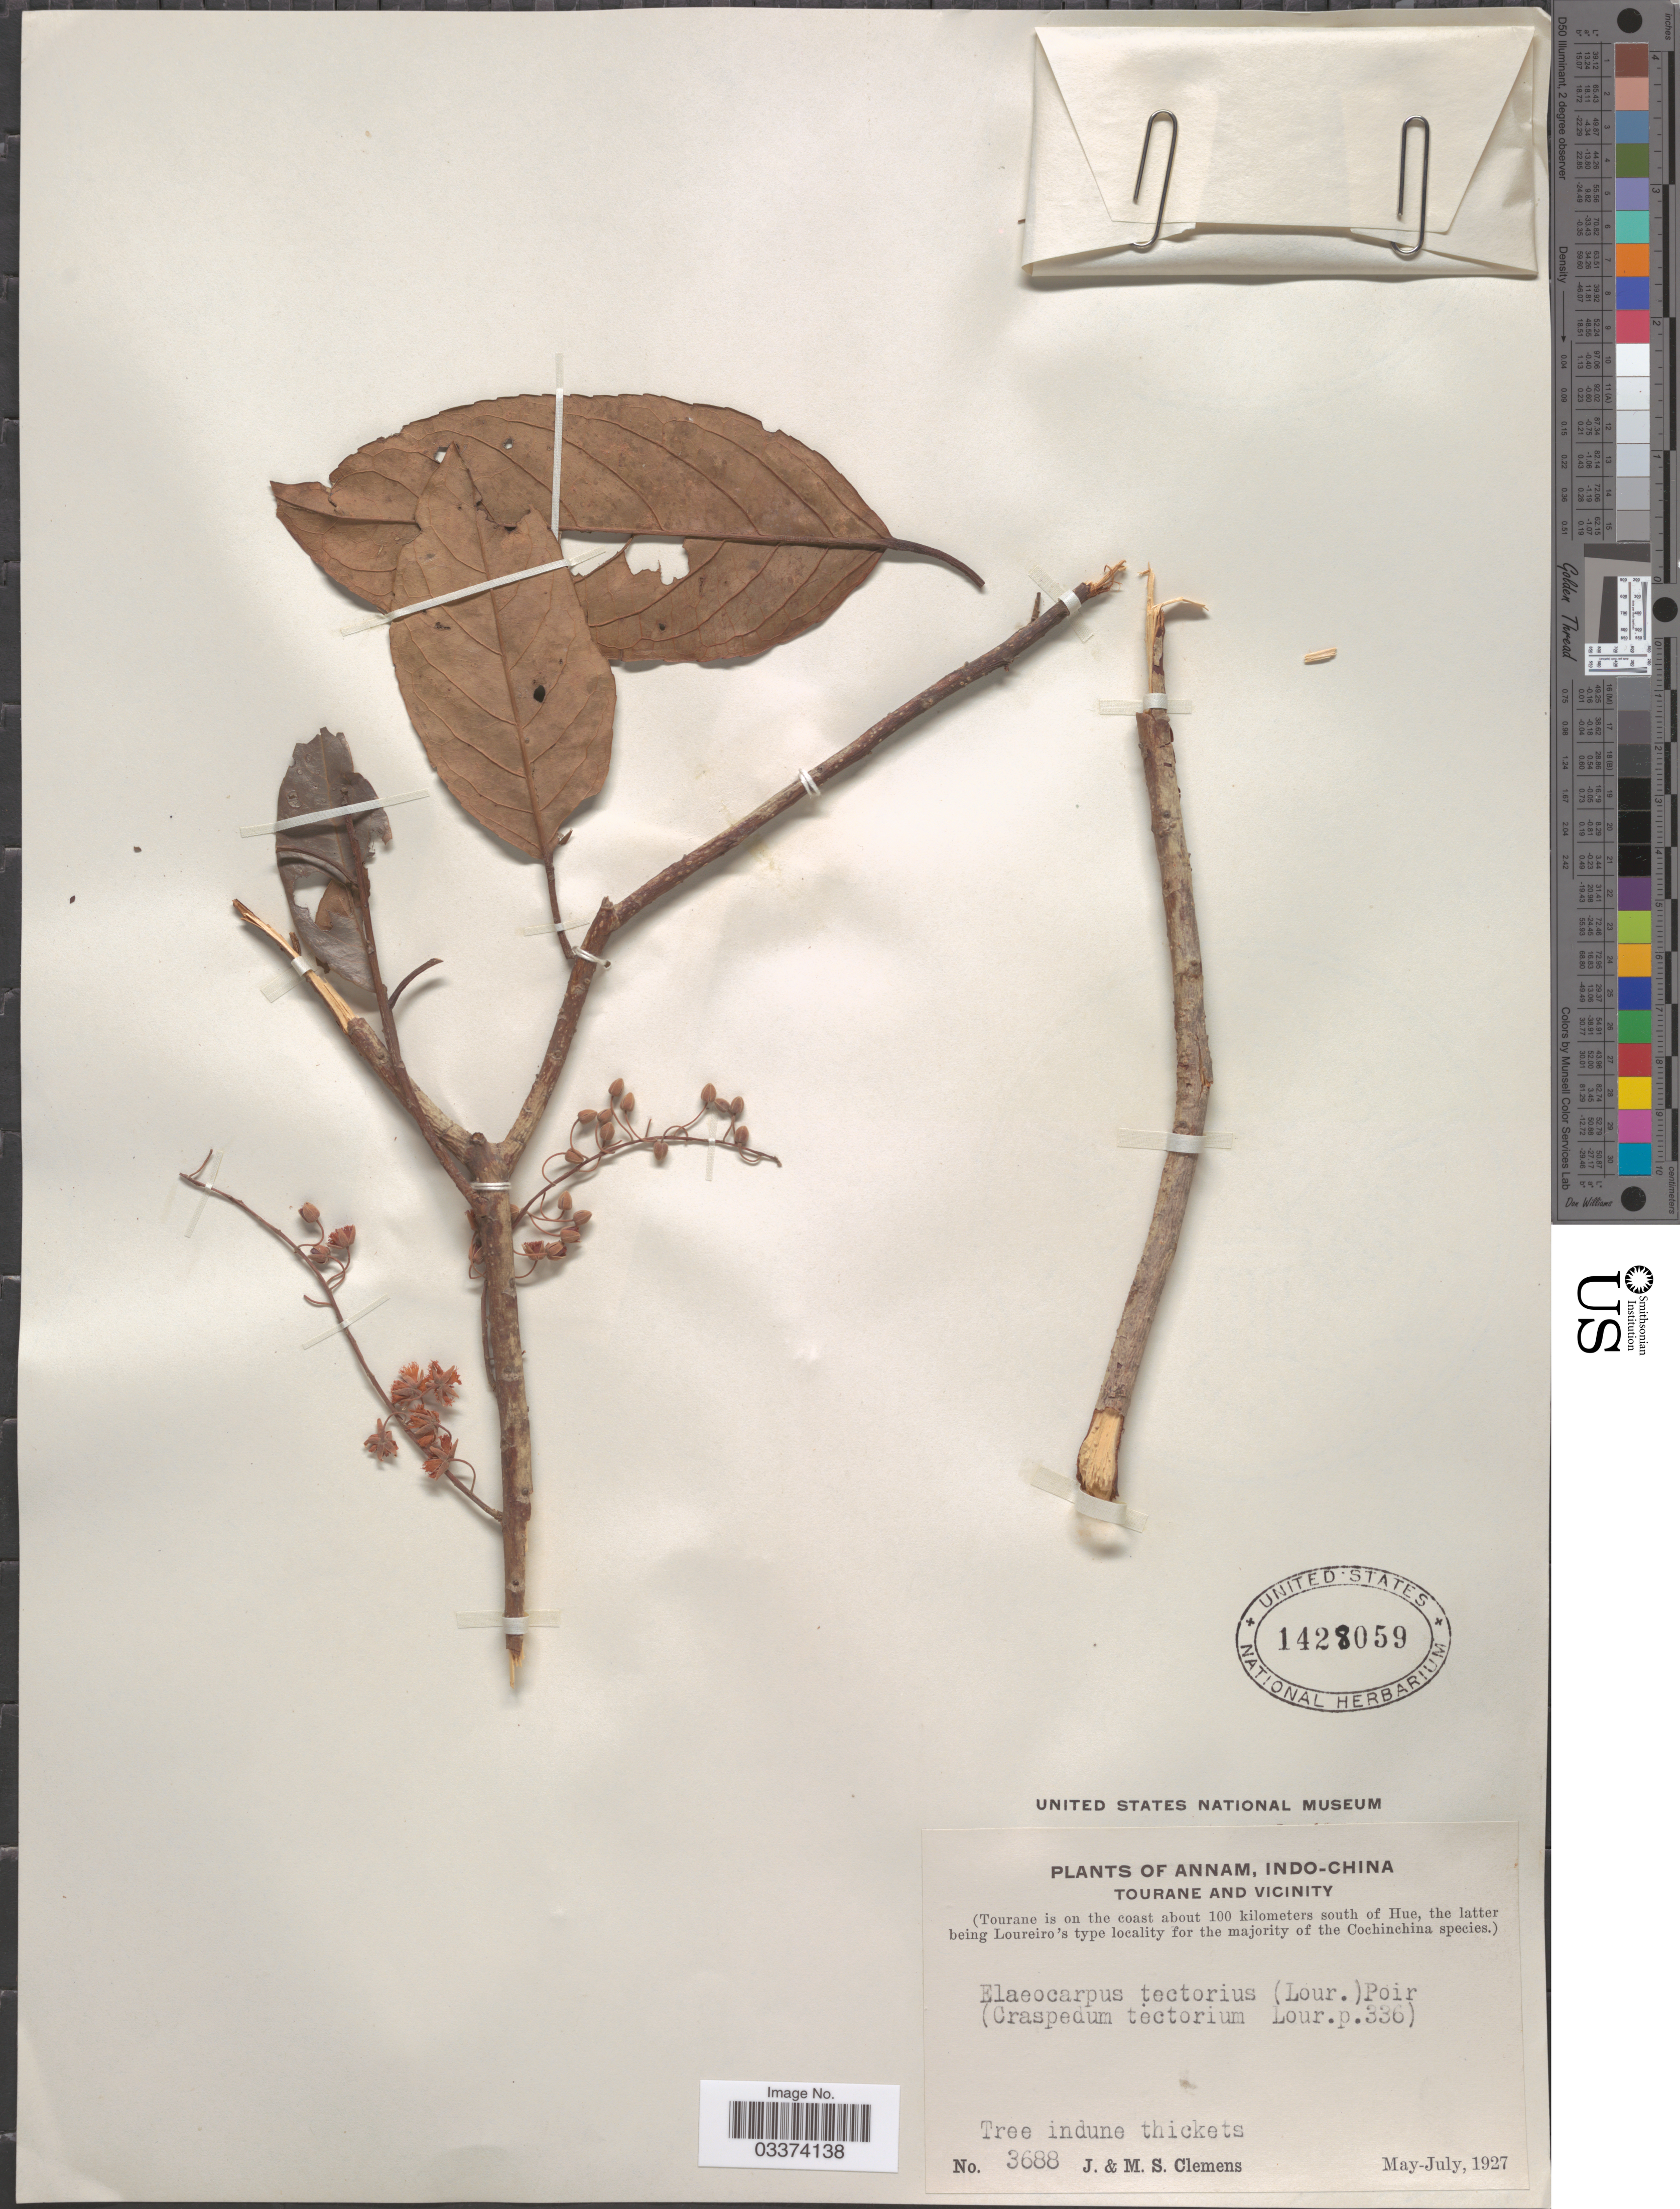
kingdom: Plantae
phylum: Tracheophyta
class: Magnoliopsida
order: Oxalidales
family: Elaeocarpaceae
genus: Elaeocarpus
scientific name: Elaeocarpus tectorius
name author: (Lour.) Poir.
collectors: J. Clemens & M. S. Clemens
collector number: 3688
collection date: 1927-05/1927-07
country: Vietnam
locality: Annam, Indo-China. Tourane and vicinity. (Tourane is on the coast about 100 kilometers south of Hue).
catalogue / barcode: US 1428059